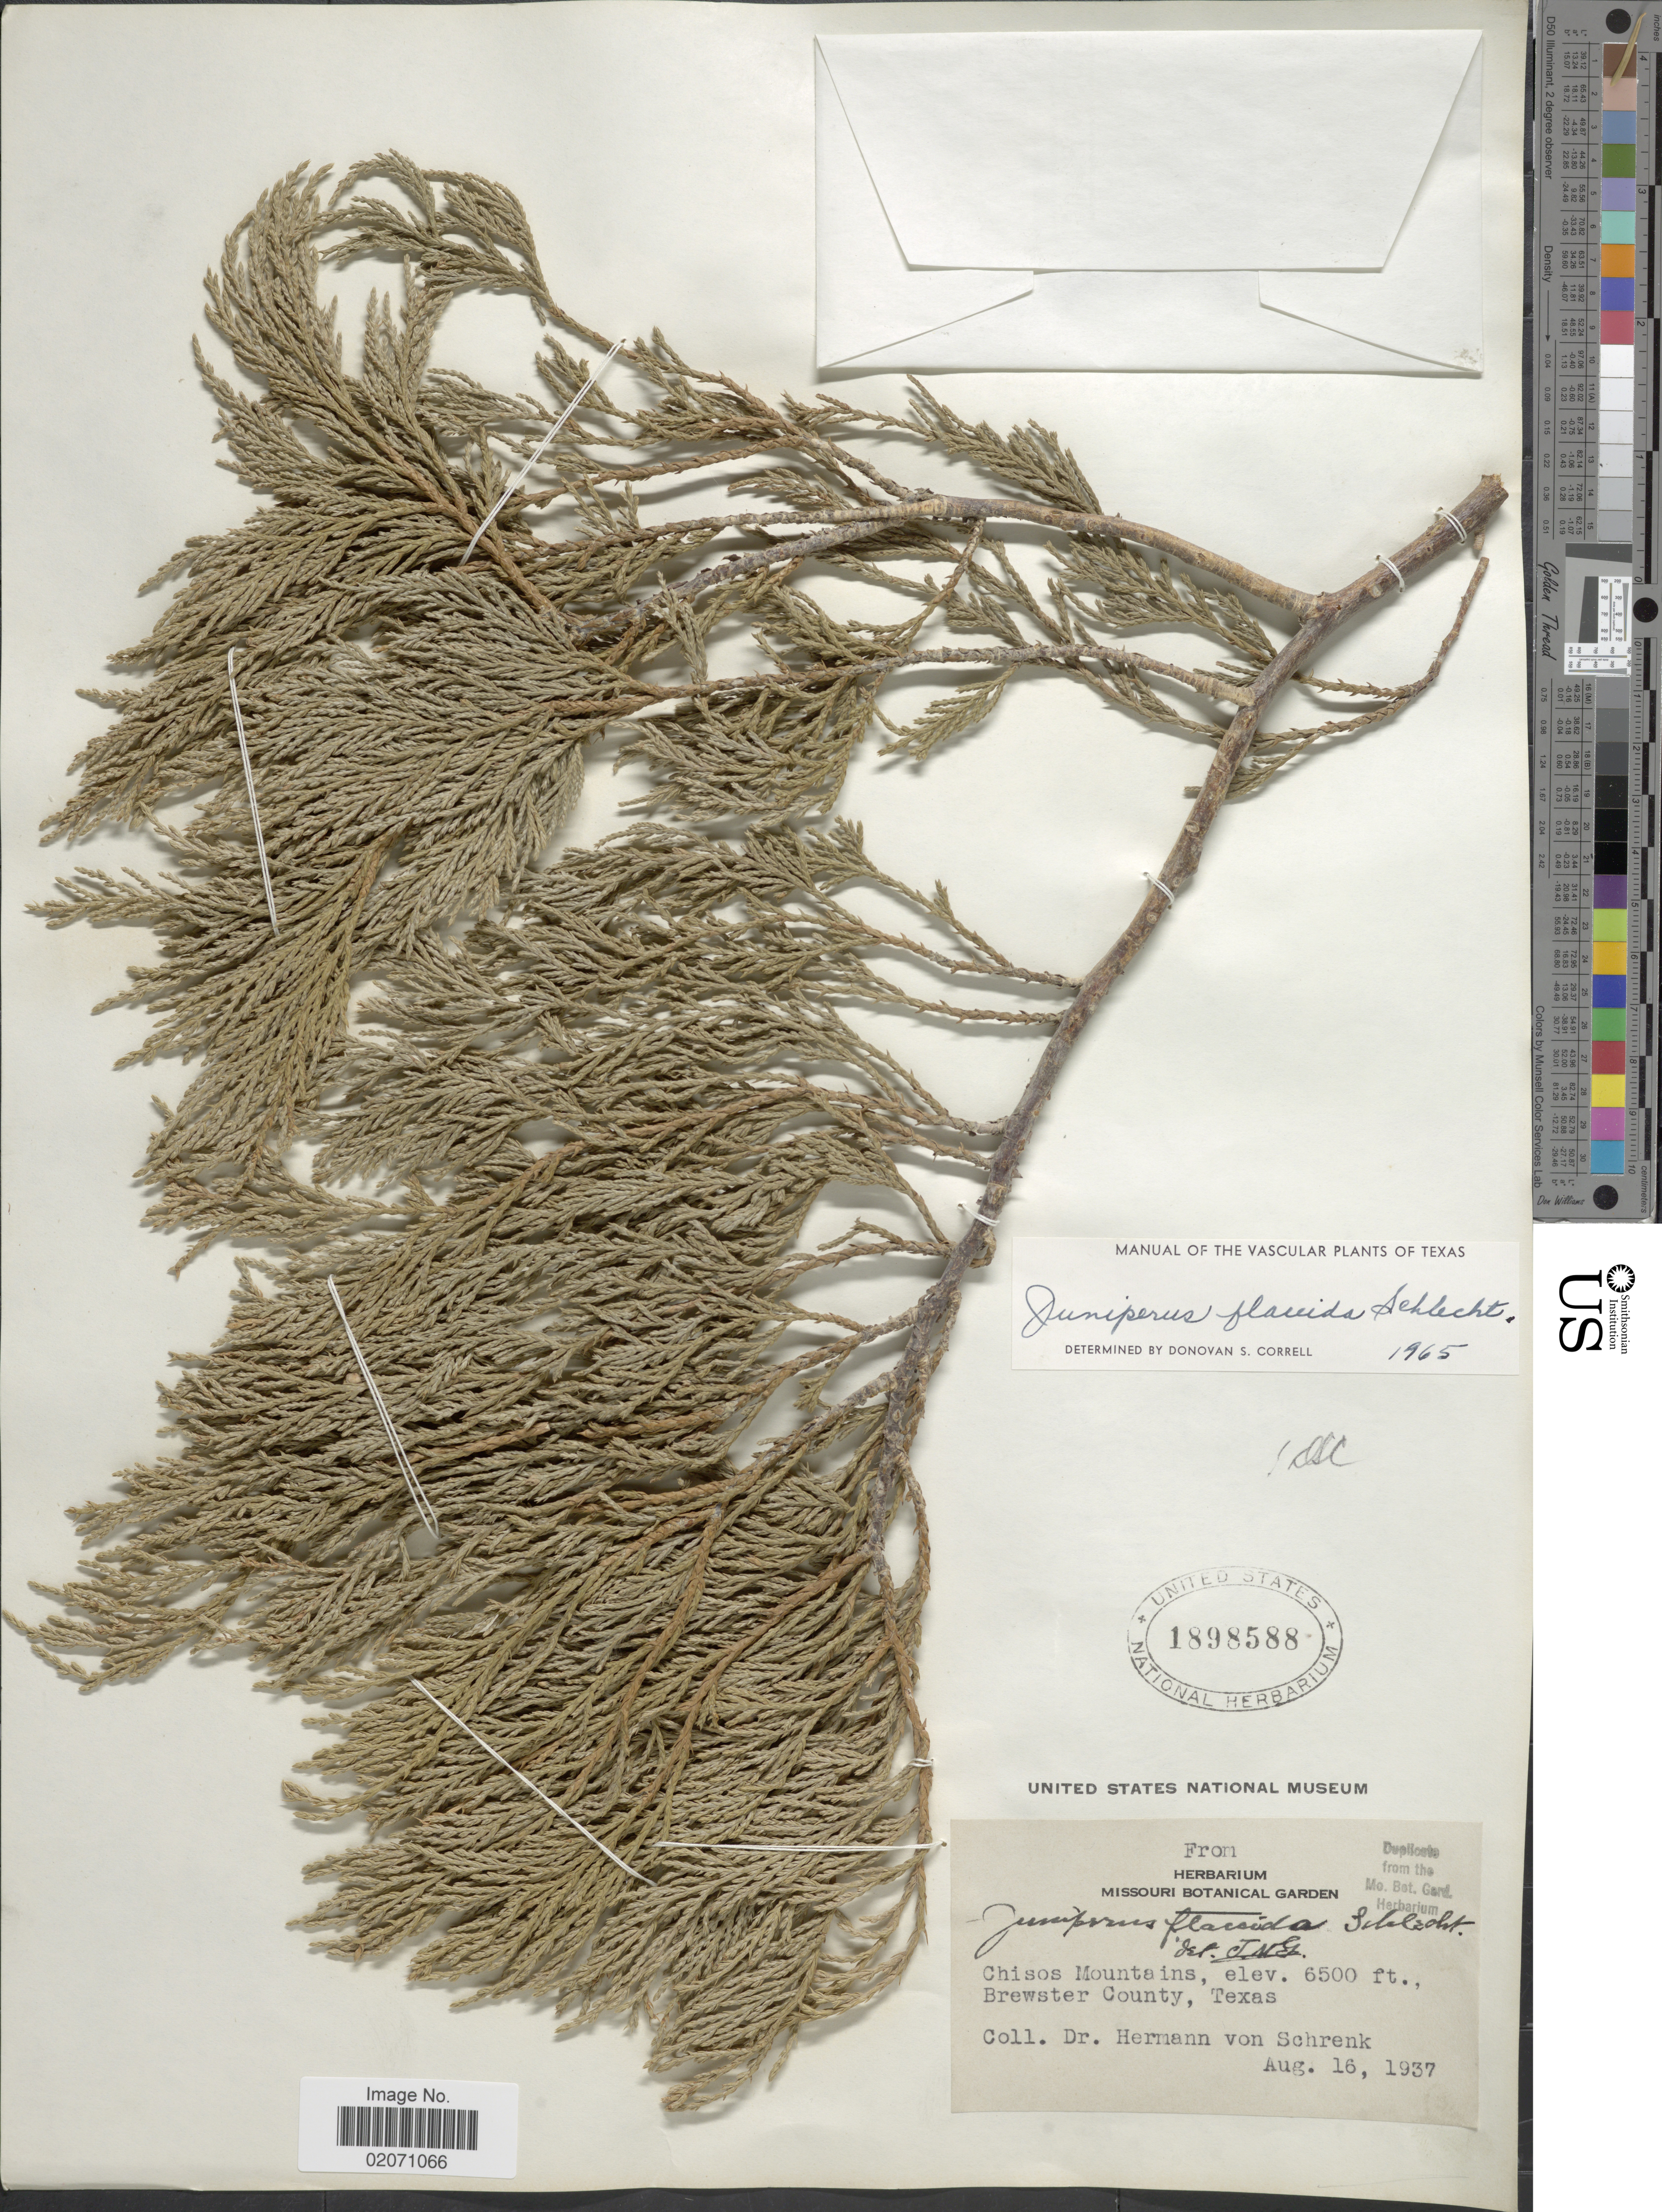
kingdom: Plantae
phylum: Tracheophyta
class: Pinopsida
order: Pinales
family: Cupressaceae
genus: Juniperus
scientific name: Juniperus flaccida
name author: Schltdl.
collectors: H. v. Schrenk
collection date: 1937-08-16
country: Mexico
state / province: México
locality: Chisos Mountains, Brewster County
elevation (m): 1981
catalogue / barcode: US 1898588